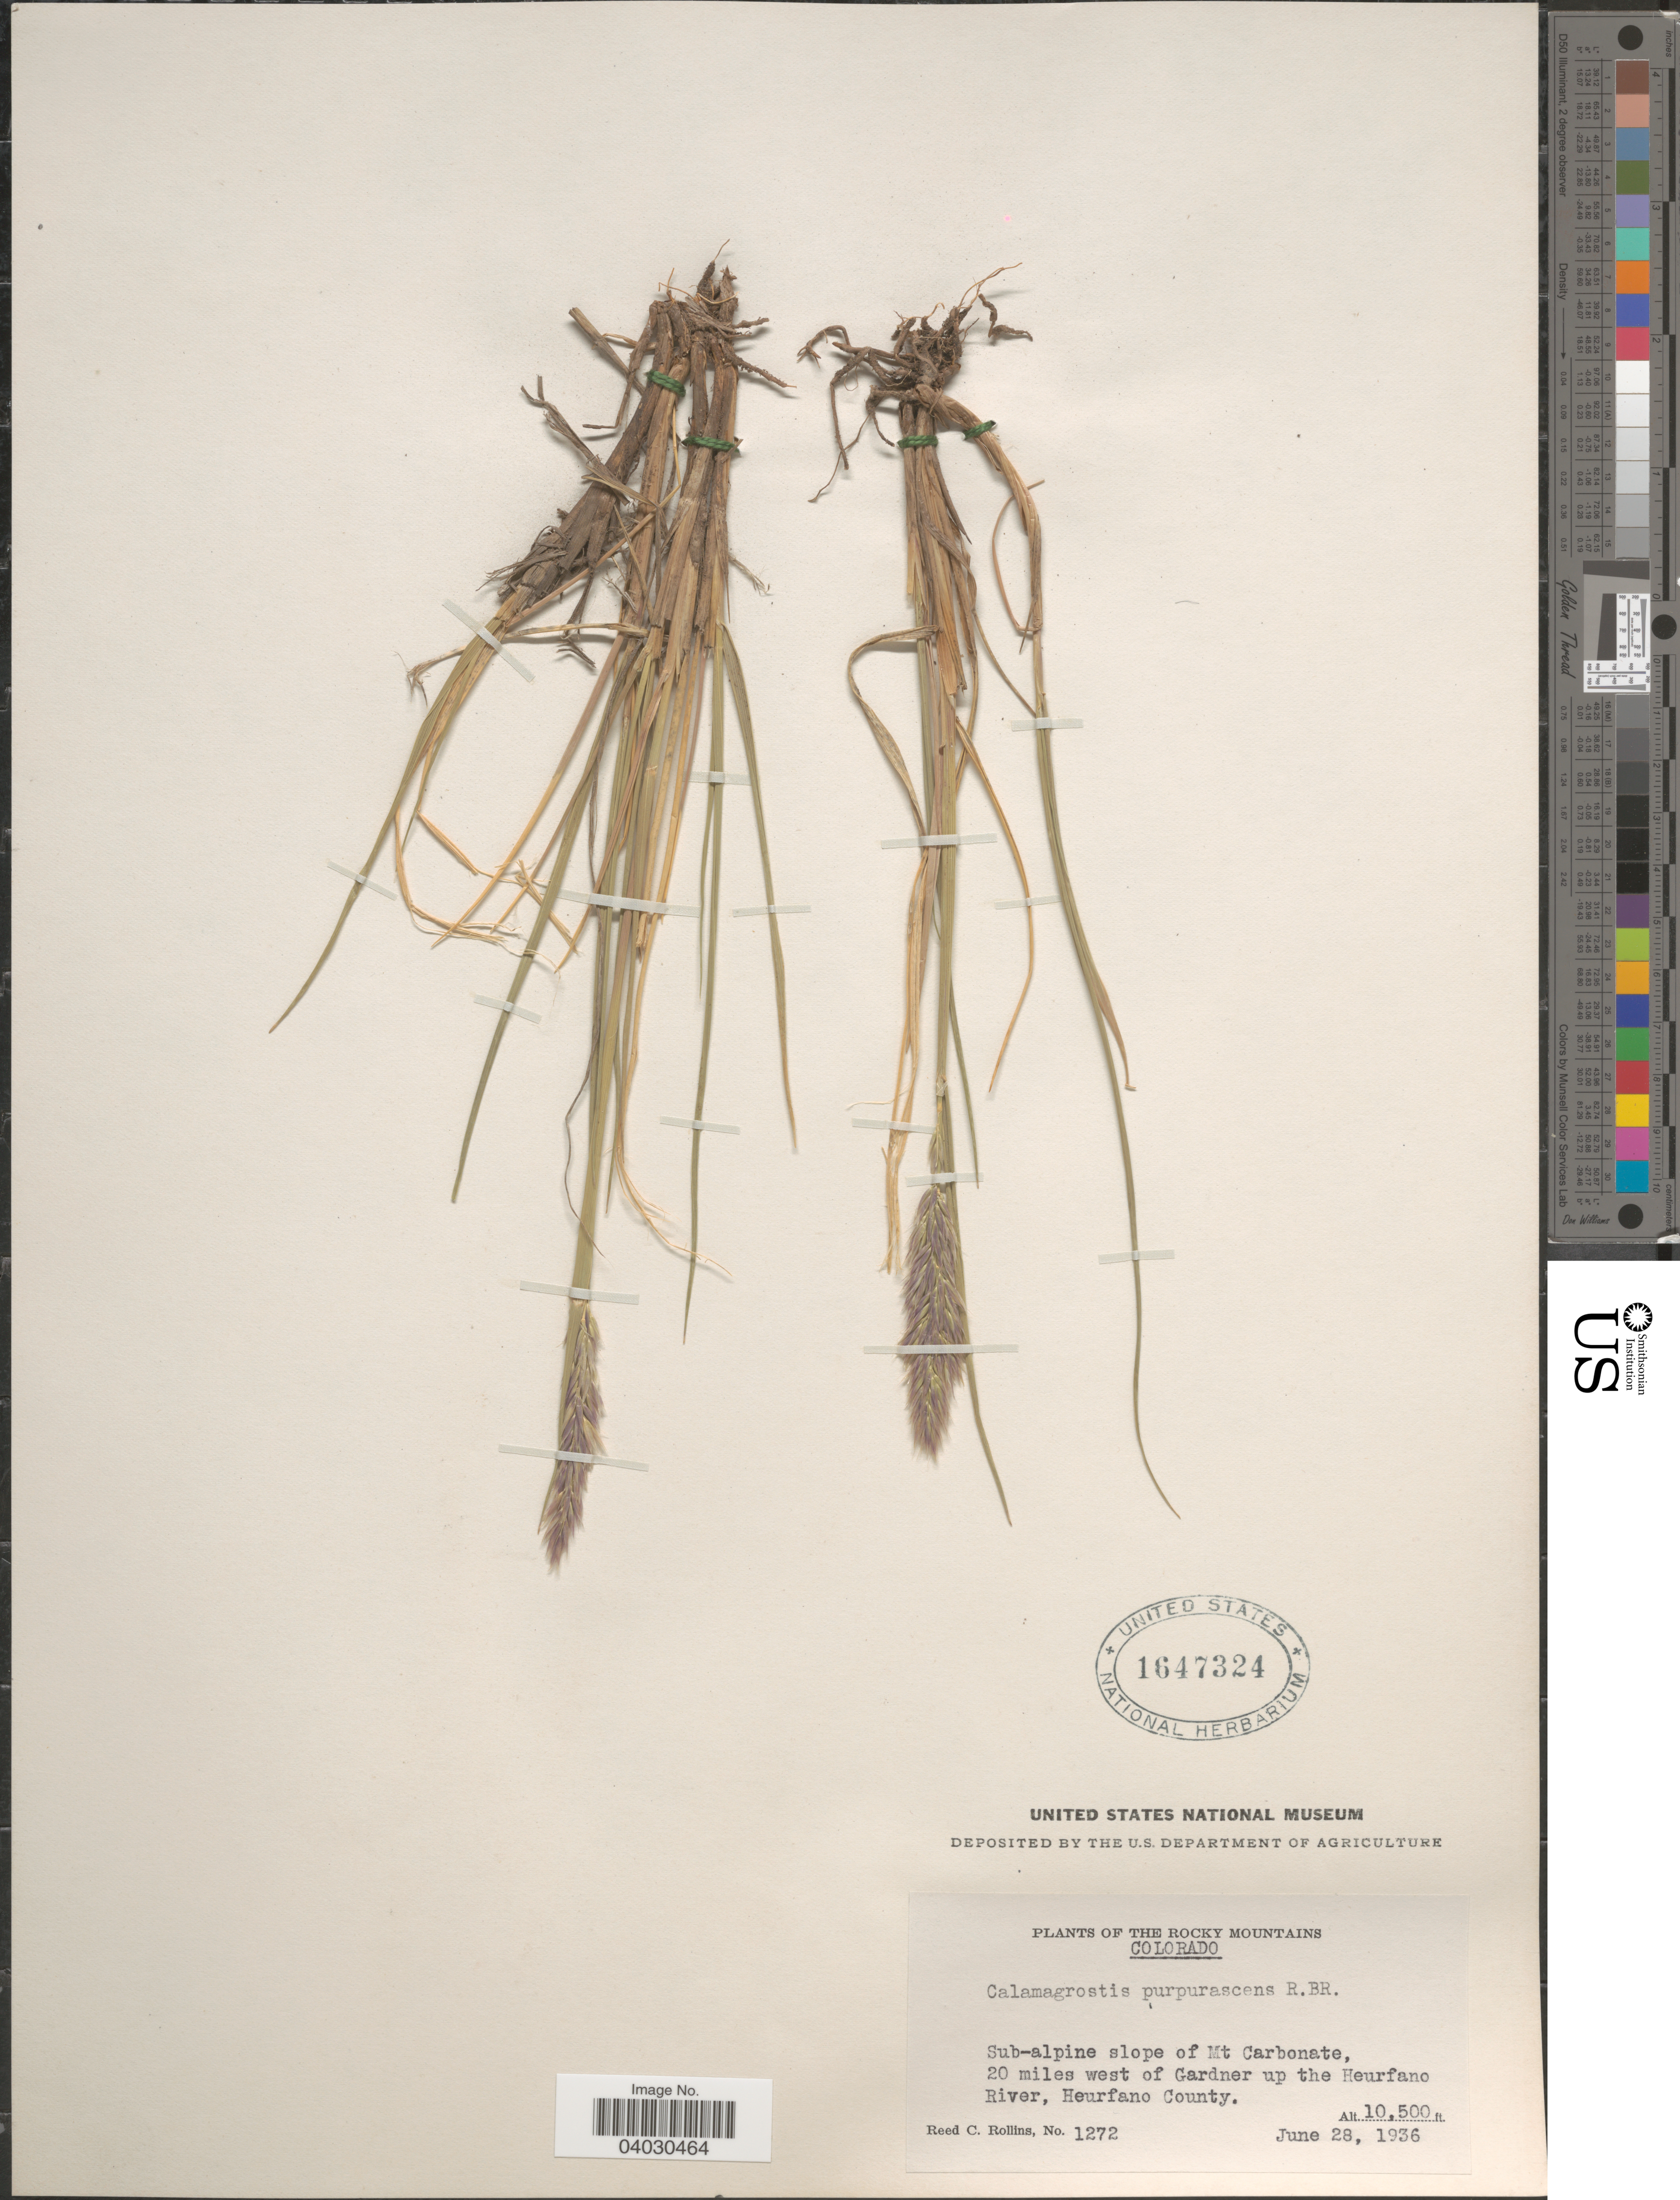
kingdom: Plantae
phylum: Tracheophyta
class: Liliopsida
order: Poales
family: Poaceae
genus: Calamagrostis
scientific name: Calamagrostis purpurascens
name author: R. Br.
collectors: R. C. Rollins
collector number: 1272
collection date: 1936-06-28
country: United States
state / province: Colorado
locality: Rocky Mountains. Sub-alpine slope of Mt Carbonate, 20 miles west of Gardner up the Heurfano River, Heurfano County.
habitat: sub-alpine slope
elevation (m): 3200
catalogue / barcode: US 1647324